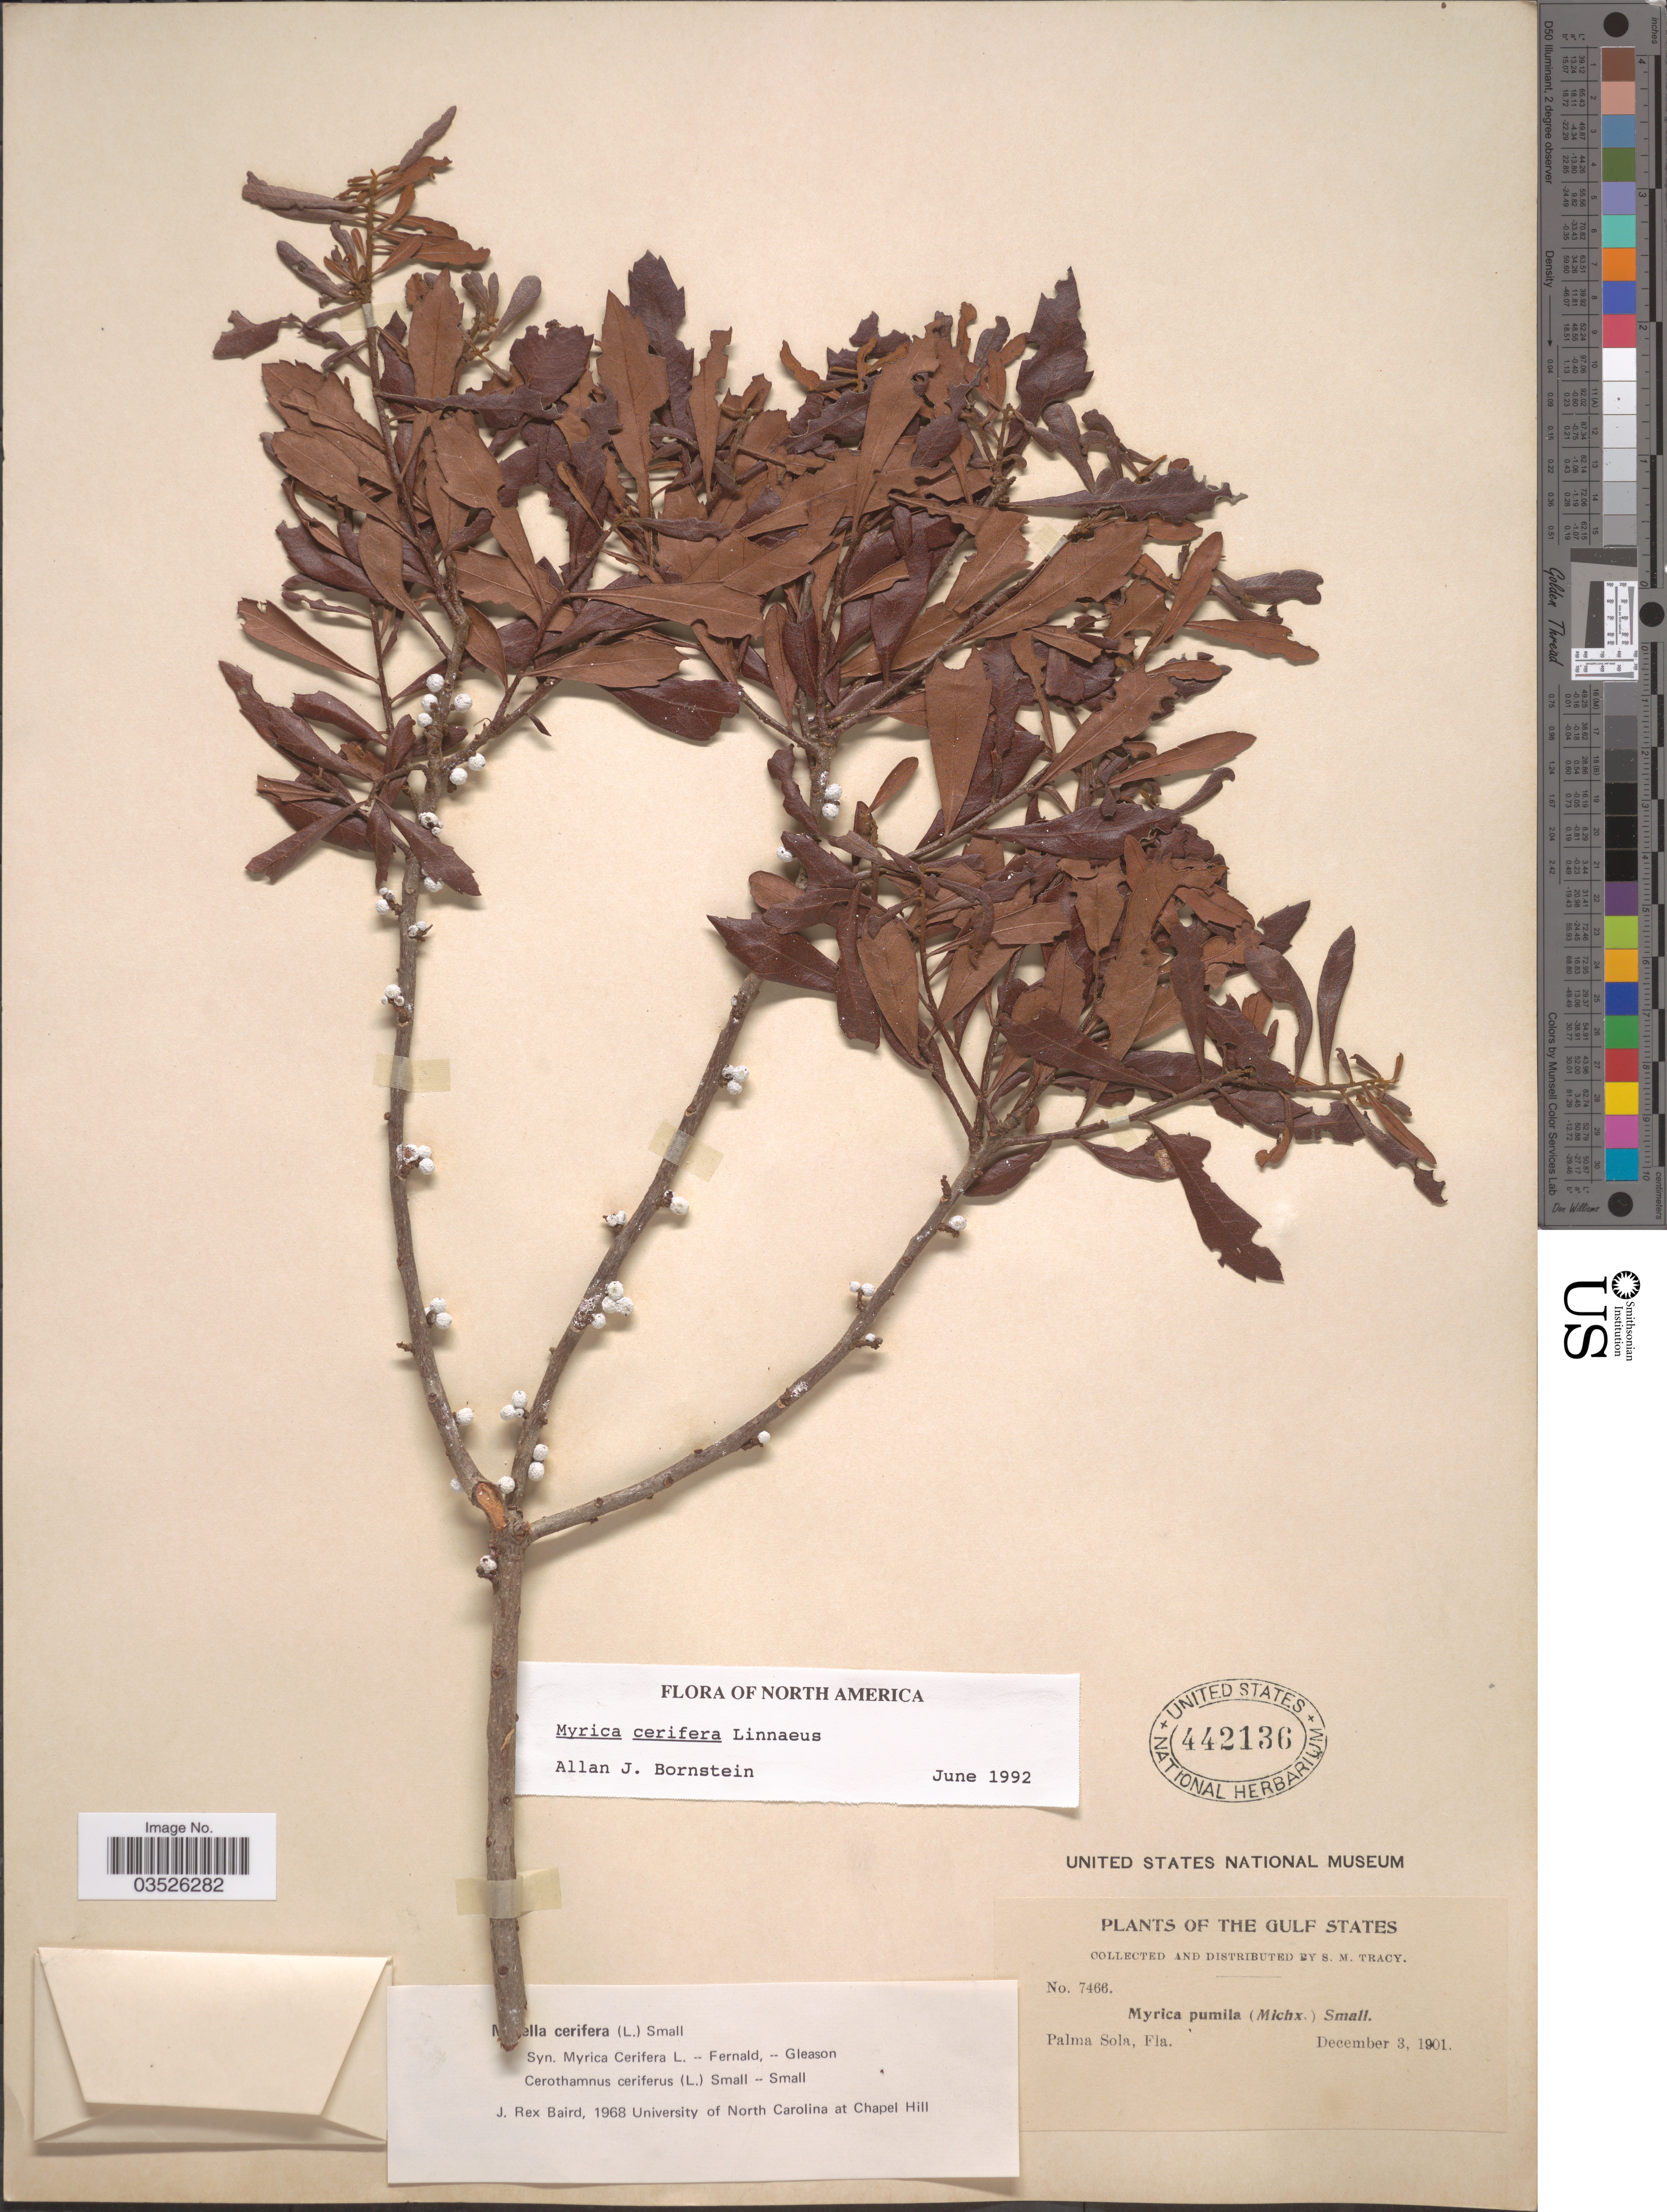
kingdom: Plantae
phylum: Tracheophyta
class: Magnoliopsida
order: Fagales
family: Myricaceae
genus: Morella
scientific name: Morella cerifera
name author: (L.) Small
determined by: Baird, James Rex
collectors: S. M. Tracy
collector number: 7466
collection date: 1901-12-03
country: United States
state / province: Florida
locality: The Gulf States. Palma Sola.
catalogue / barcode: US 442136